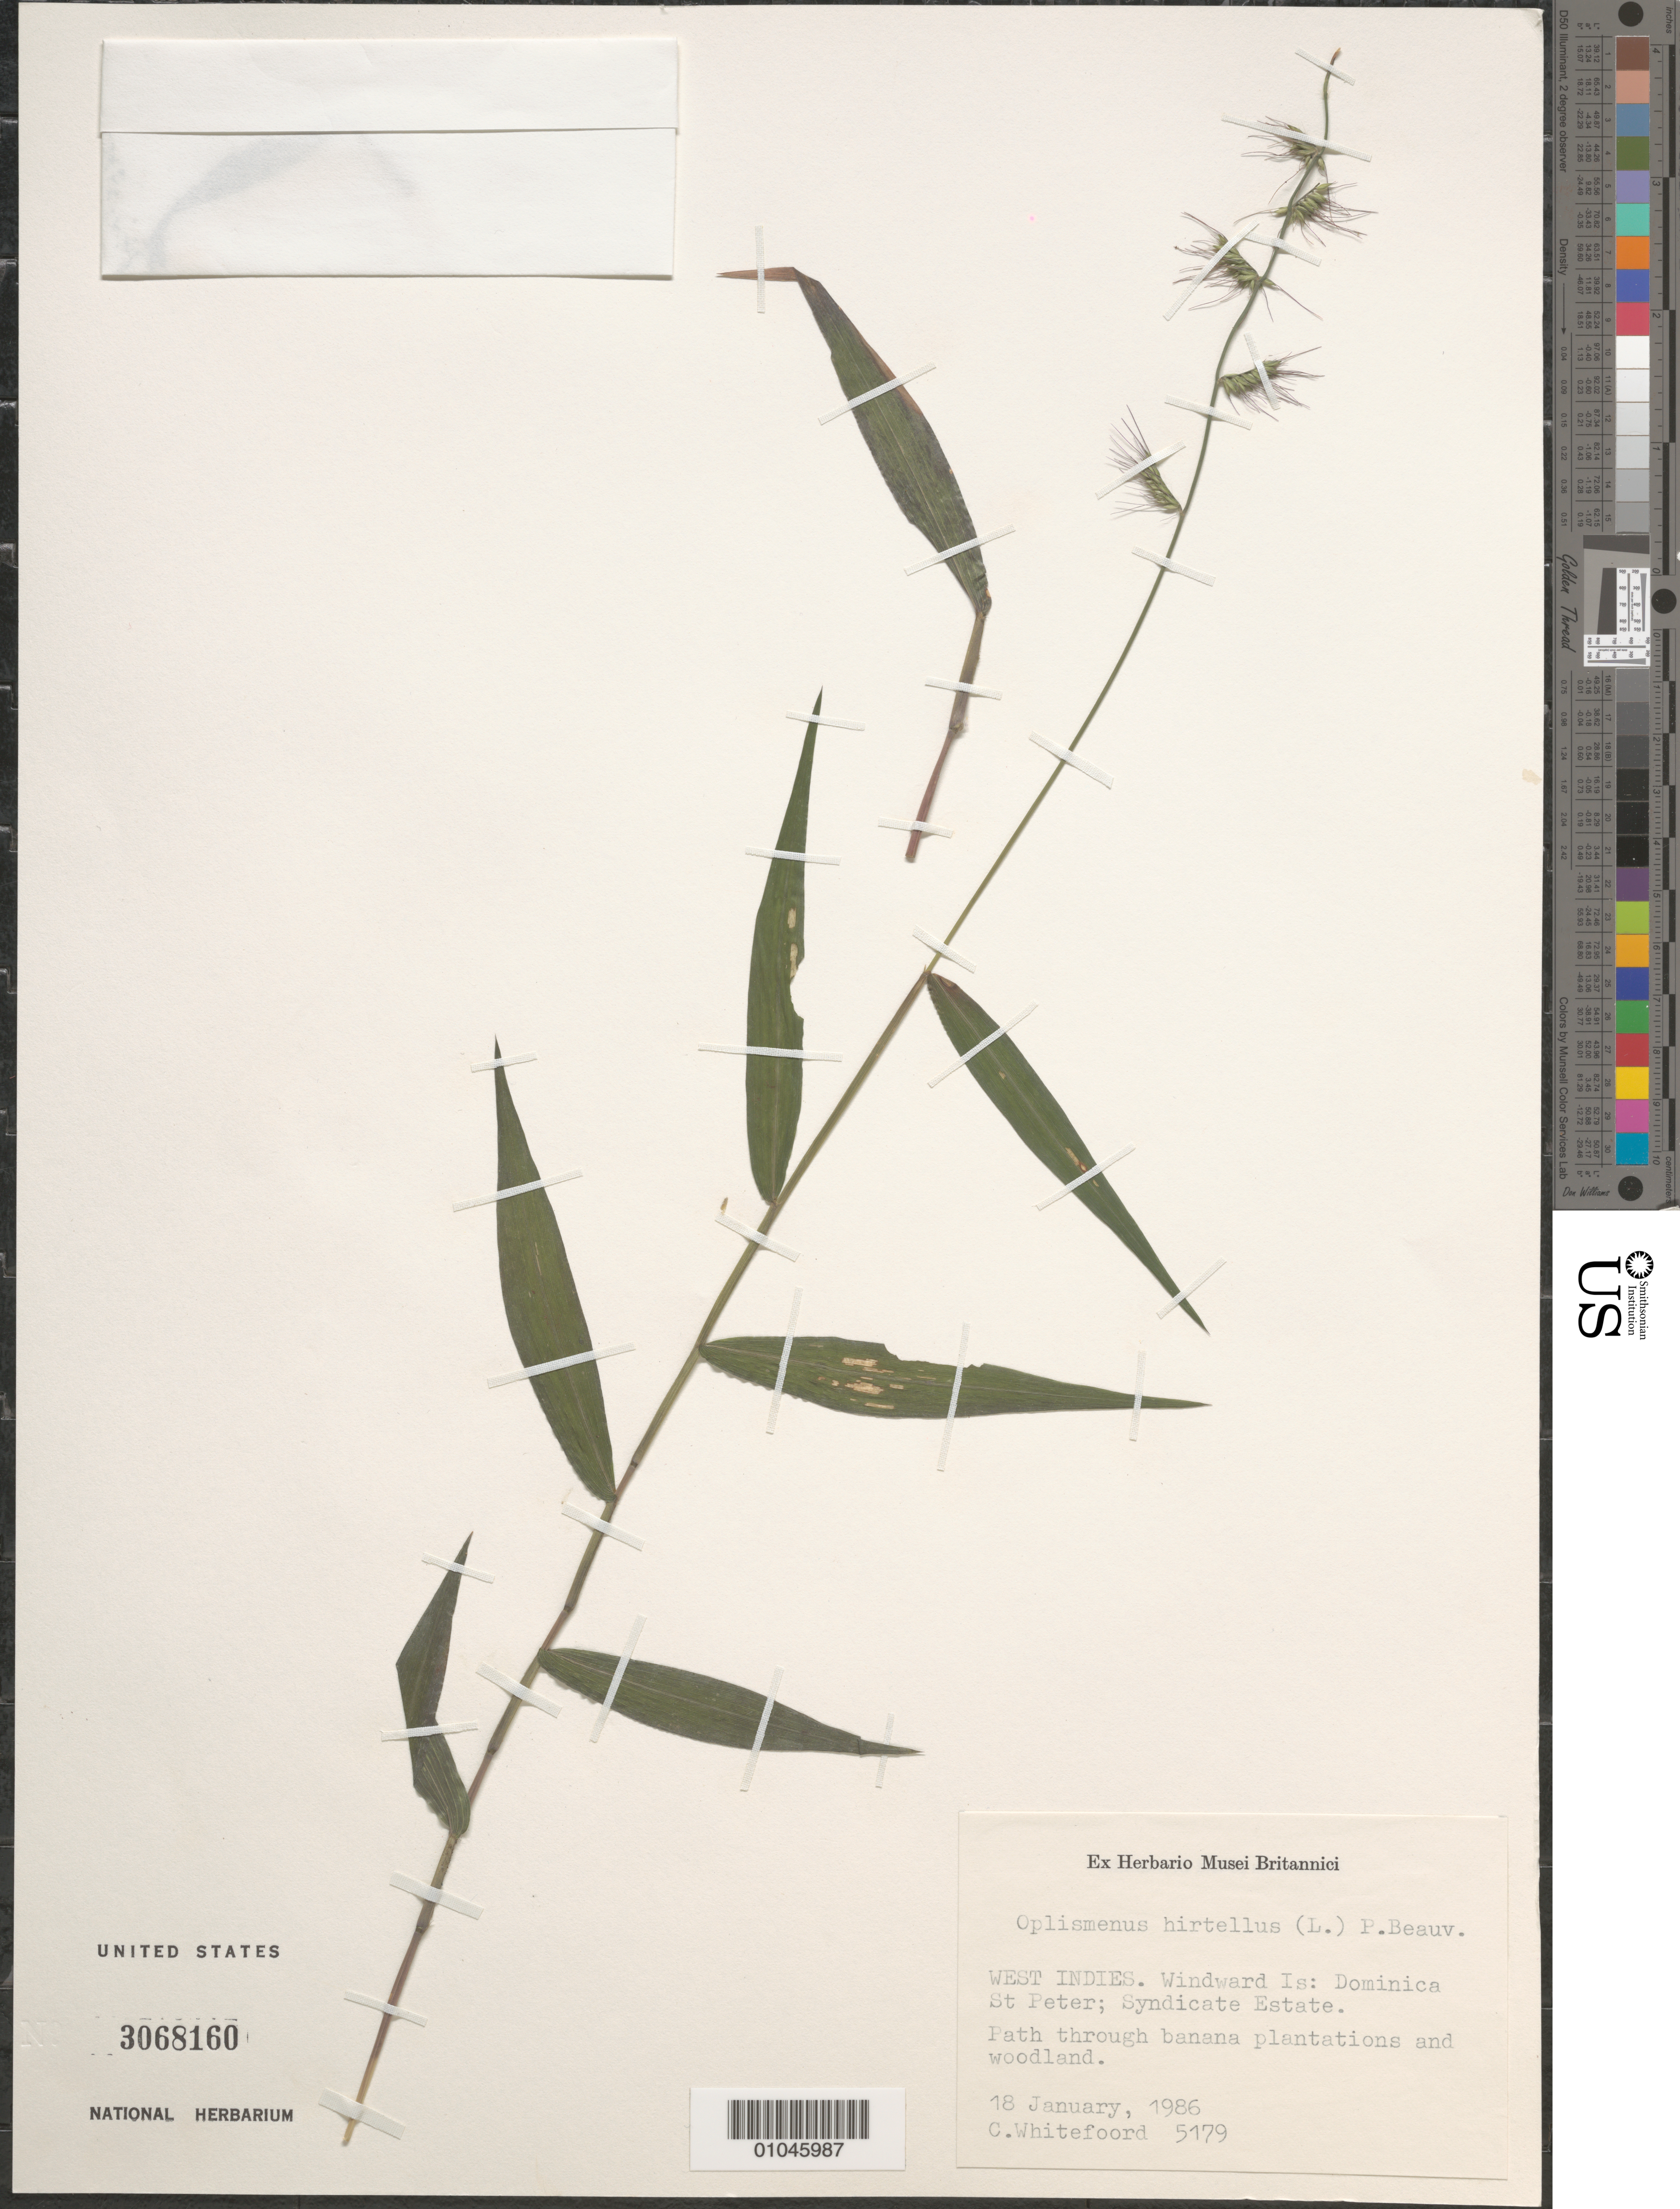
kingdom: Plantae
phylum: Tracheophyta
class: Liliopsida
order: Poales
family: Poaceae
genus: Oplismenus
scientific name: Oplismenus hirtellus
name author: (L.) P. Beauv.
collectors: C. Whitefoord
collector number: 5179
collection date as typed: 18 Jan 1986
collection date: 1986-01-18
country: Dominica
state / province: St. Peter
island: Dominica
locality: Syndicate Estate. Path through banana plantations and woodland.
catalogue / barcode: US 3068160